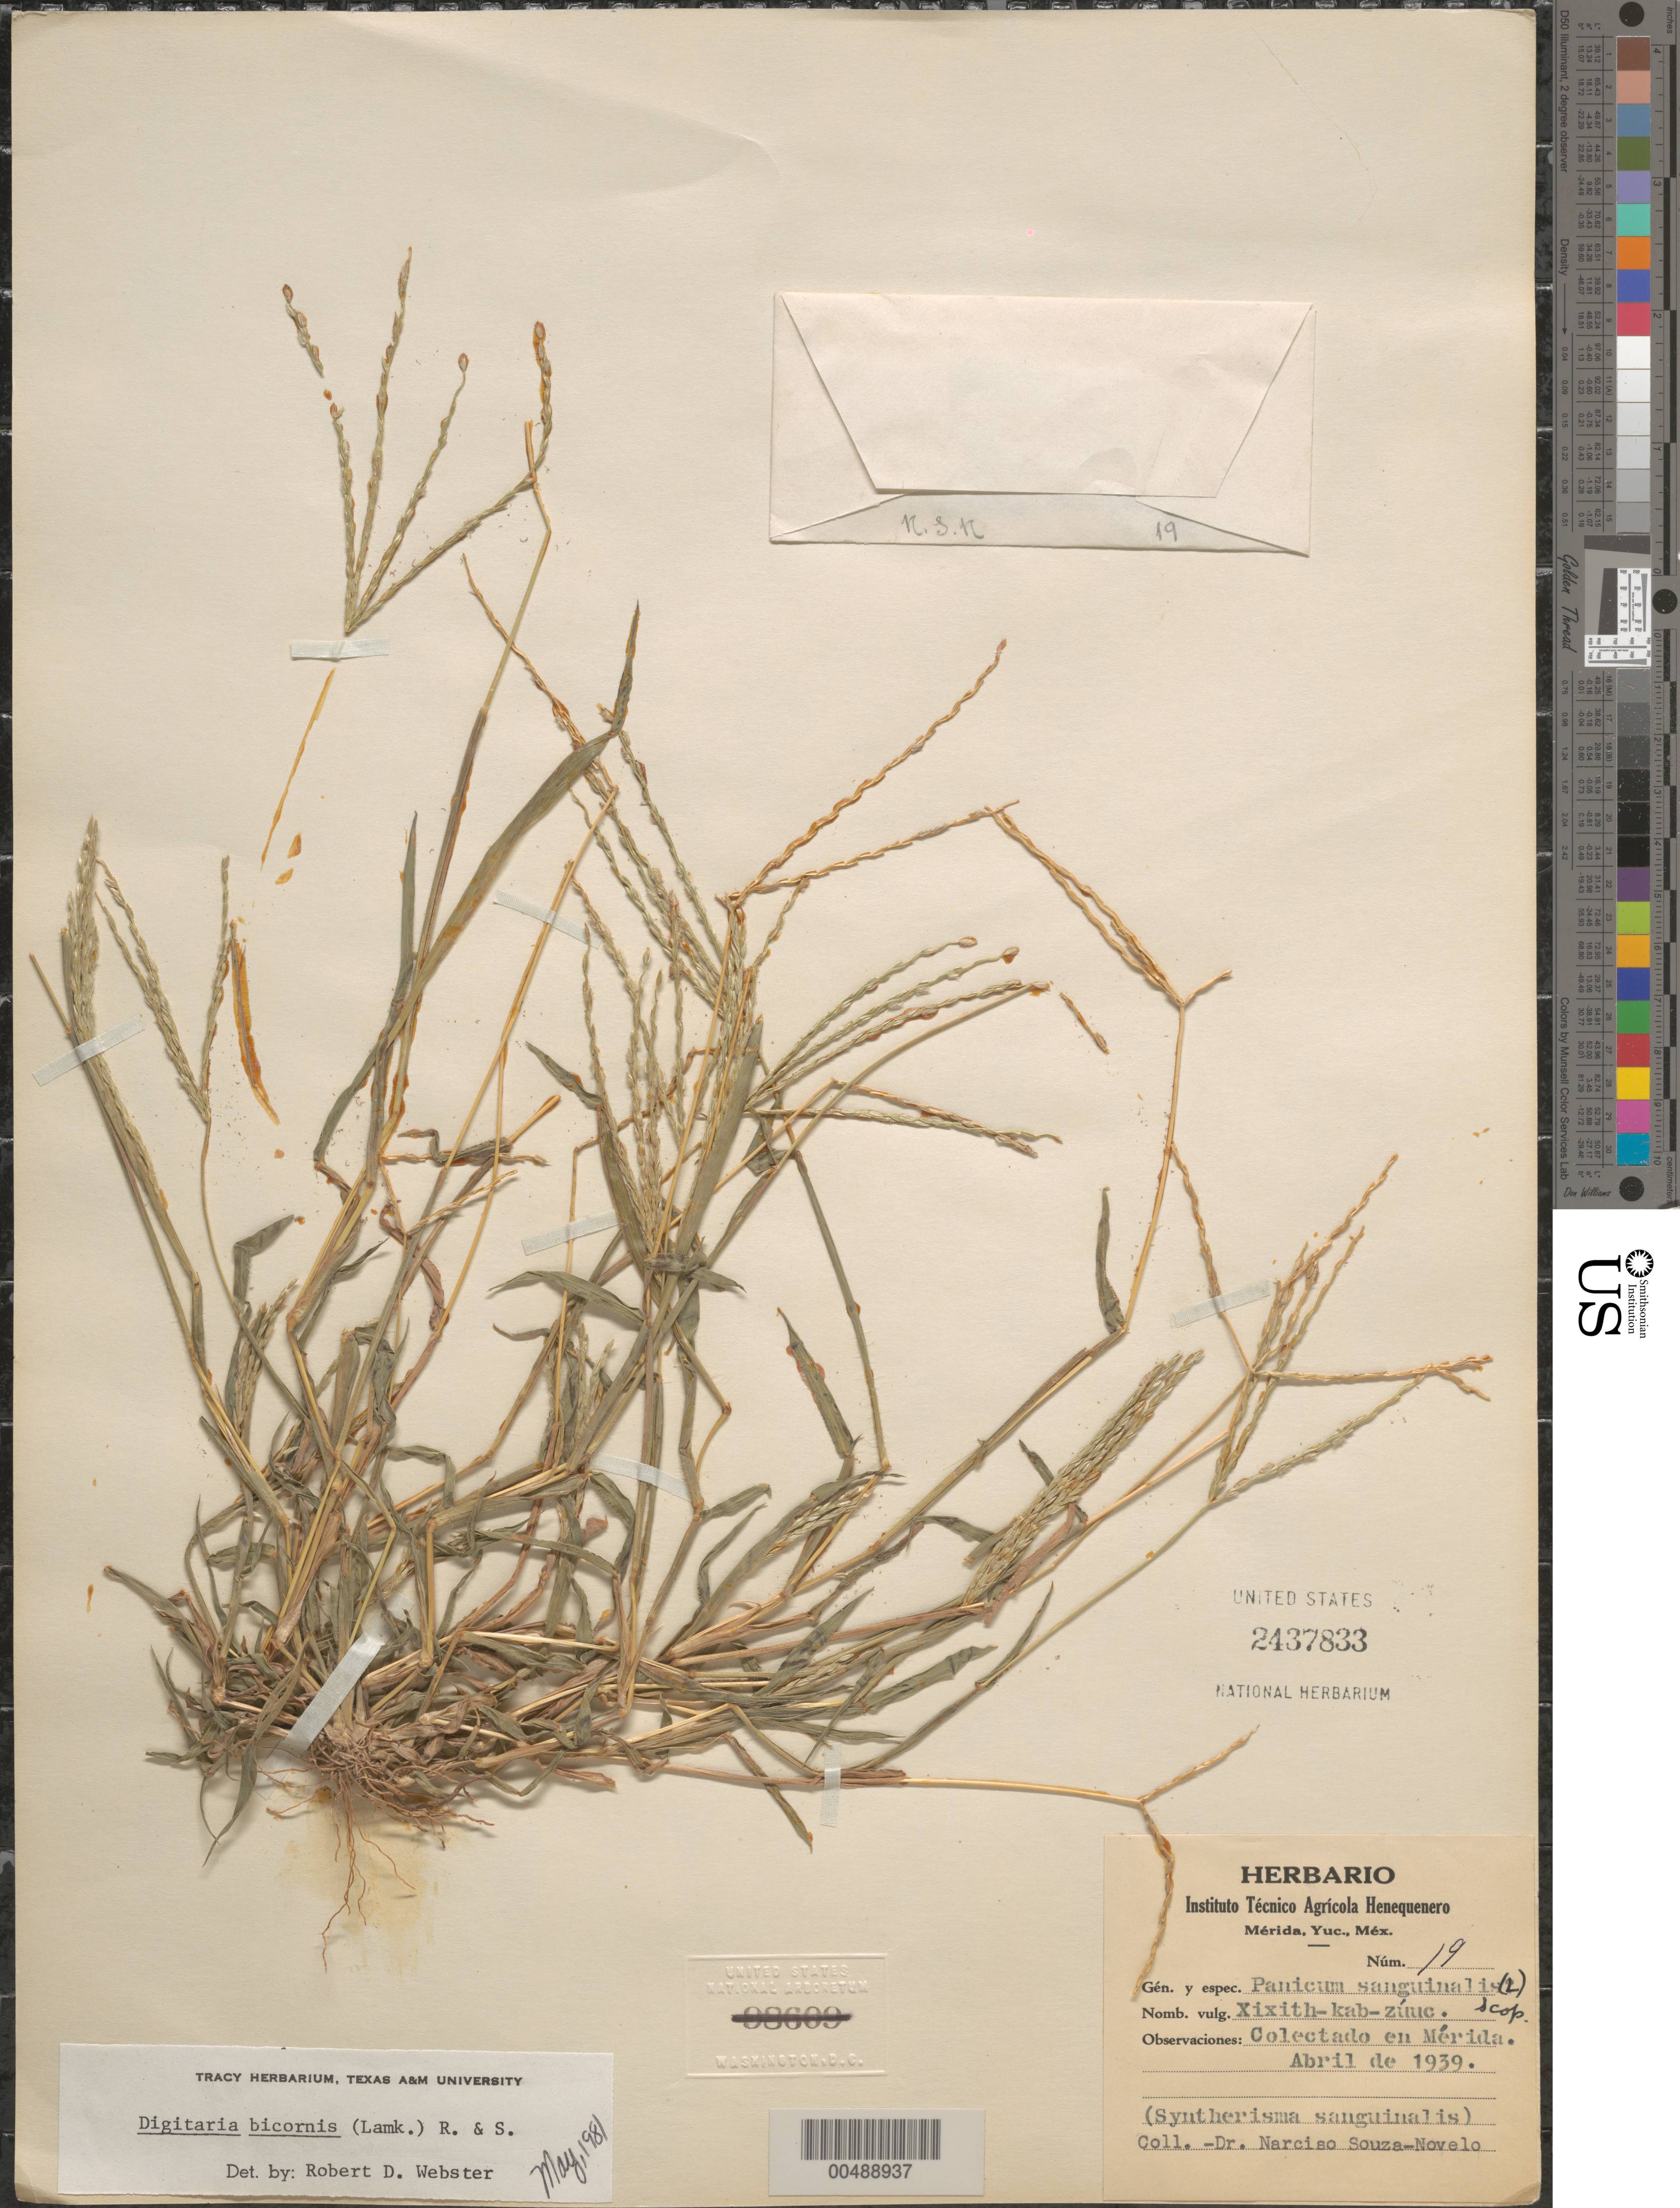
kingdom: Plantae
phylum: Tracheophyta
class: Liliopsida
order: Poales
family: Poaceae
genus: Digitaria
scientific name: Digitaria bicornis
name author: (Lam.) Roem. & Schult.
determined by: Webster, Robert D.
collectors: N. Souza-Novelo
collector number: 19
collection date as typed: Apr 1939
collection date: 1939-04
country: Mexico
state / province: Yucatan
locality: Merida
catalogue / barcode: US 2437833